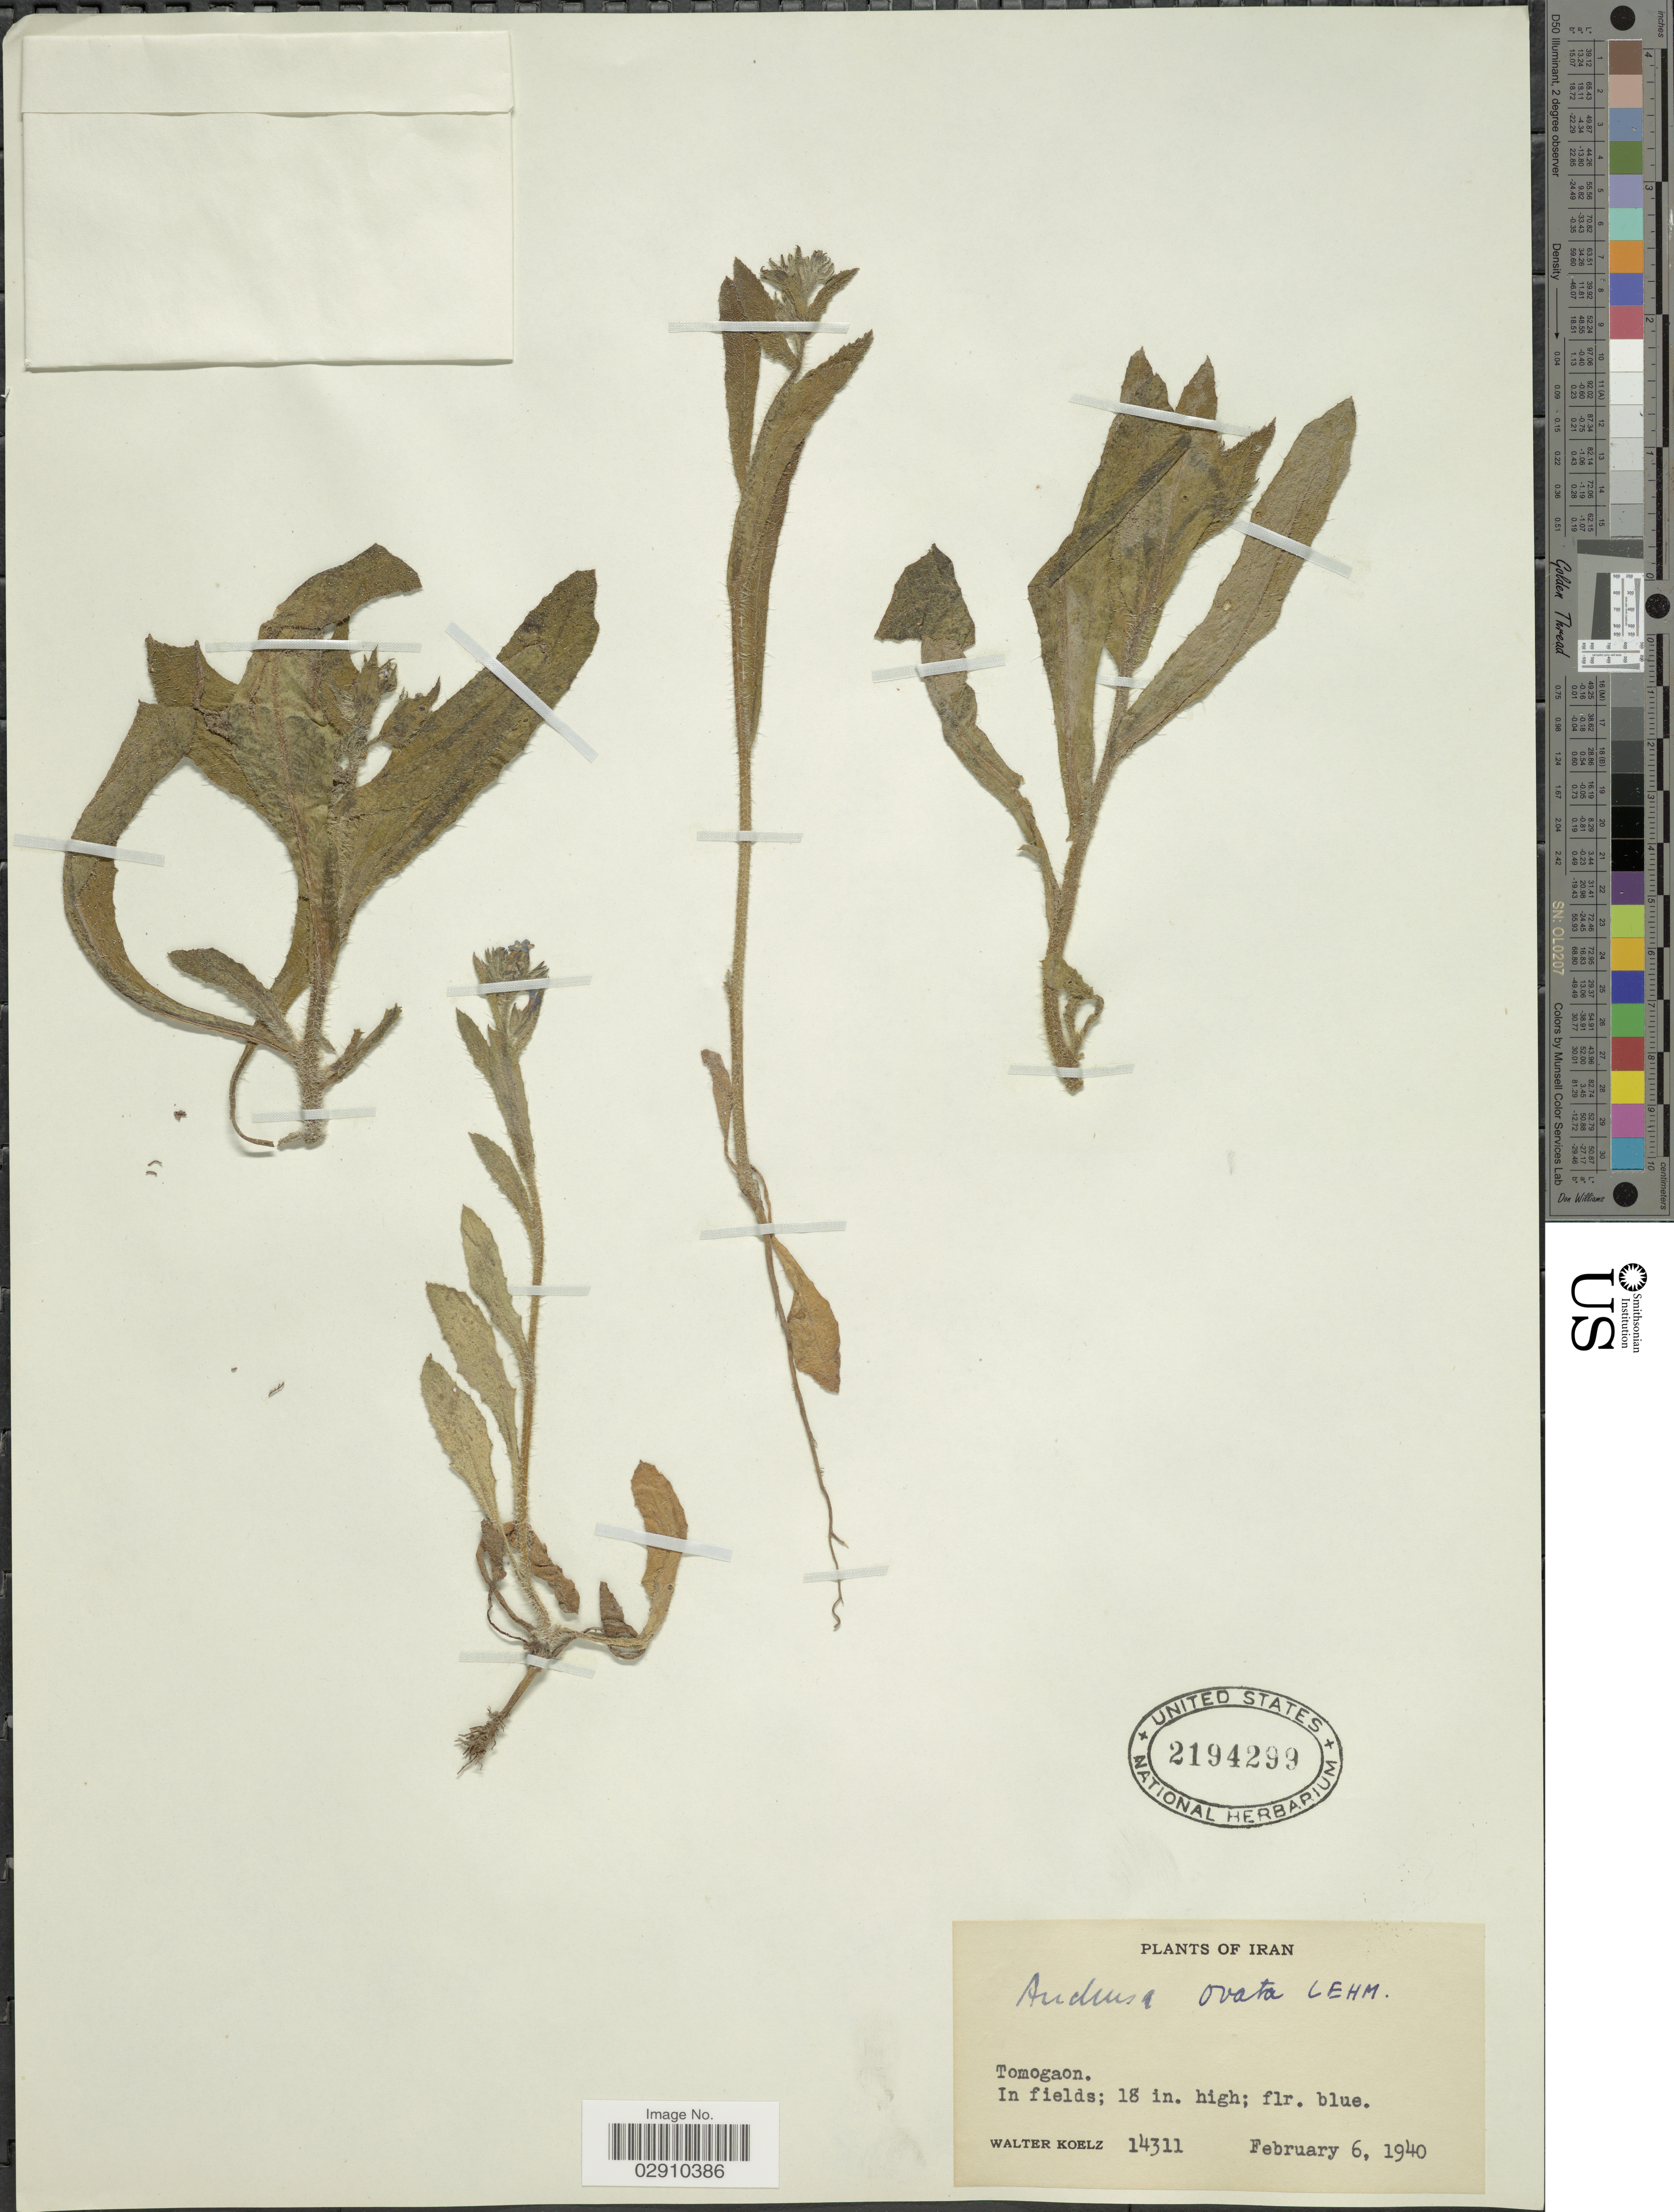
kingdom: Plantae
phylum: Tracheophyta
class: Magnoliopsida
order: Boraginales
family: Boraginaceae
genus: Anchusa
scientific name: Anchusa ovata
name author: Lehm.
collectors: W. N. Koelz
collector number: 14311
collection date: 1940-02-06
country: Iran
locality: Tomogaon. In fields.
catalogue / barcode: US 2194299